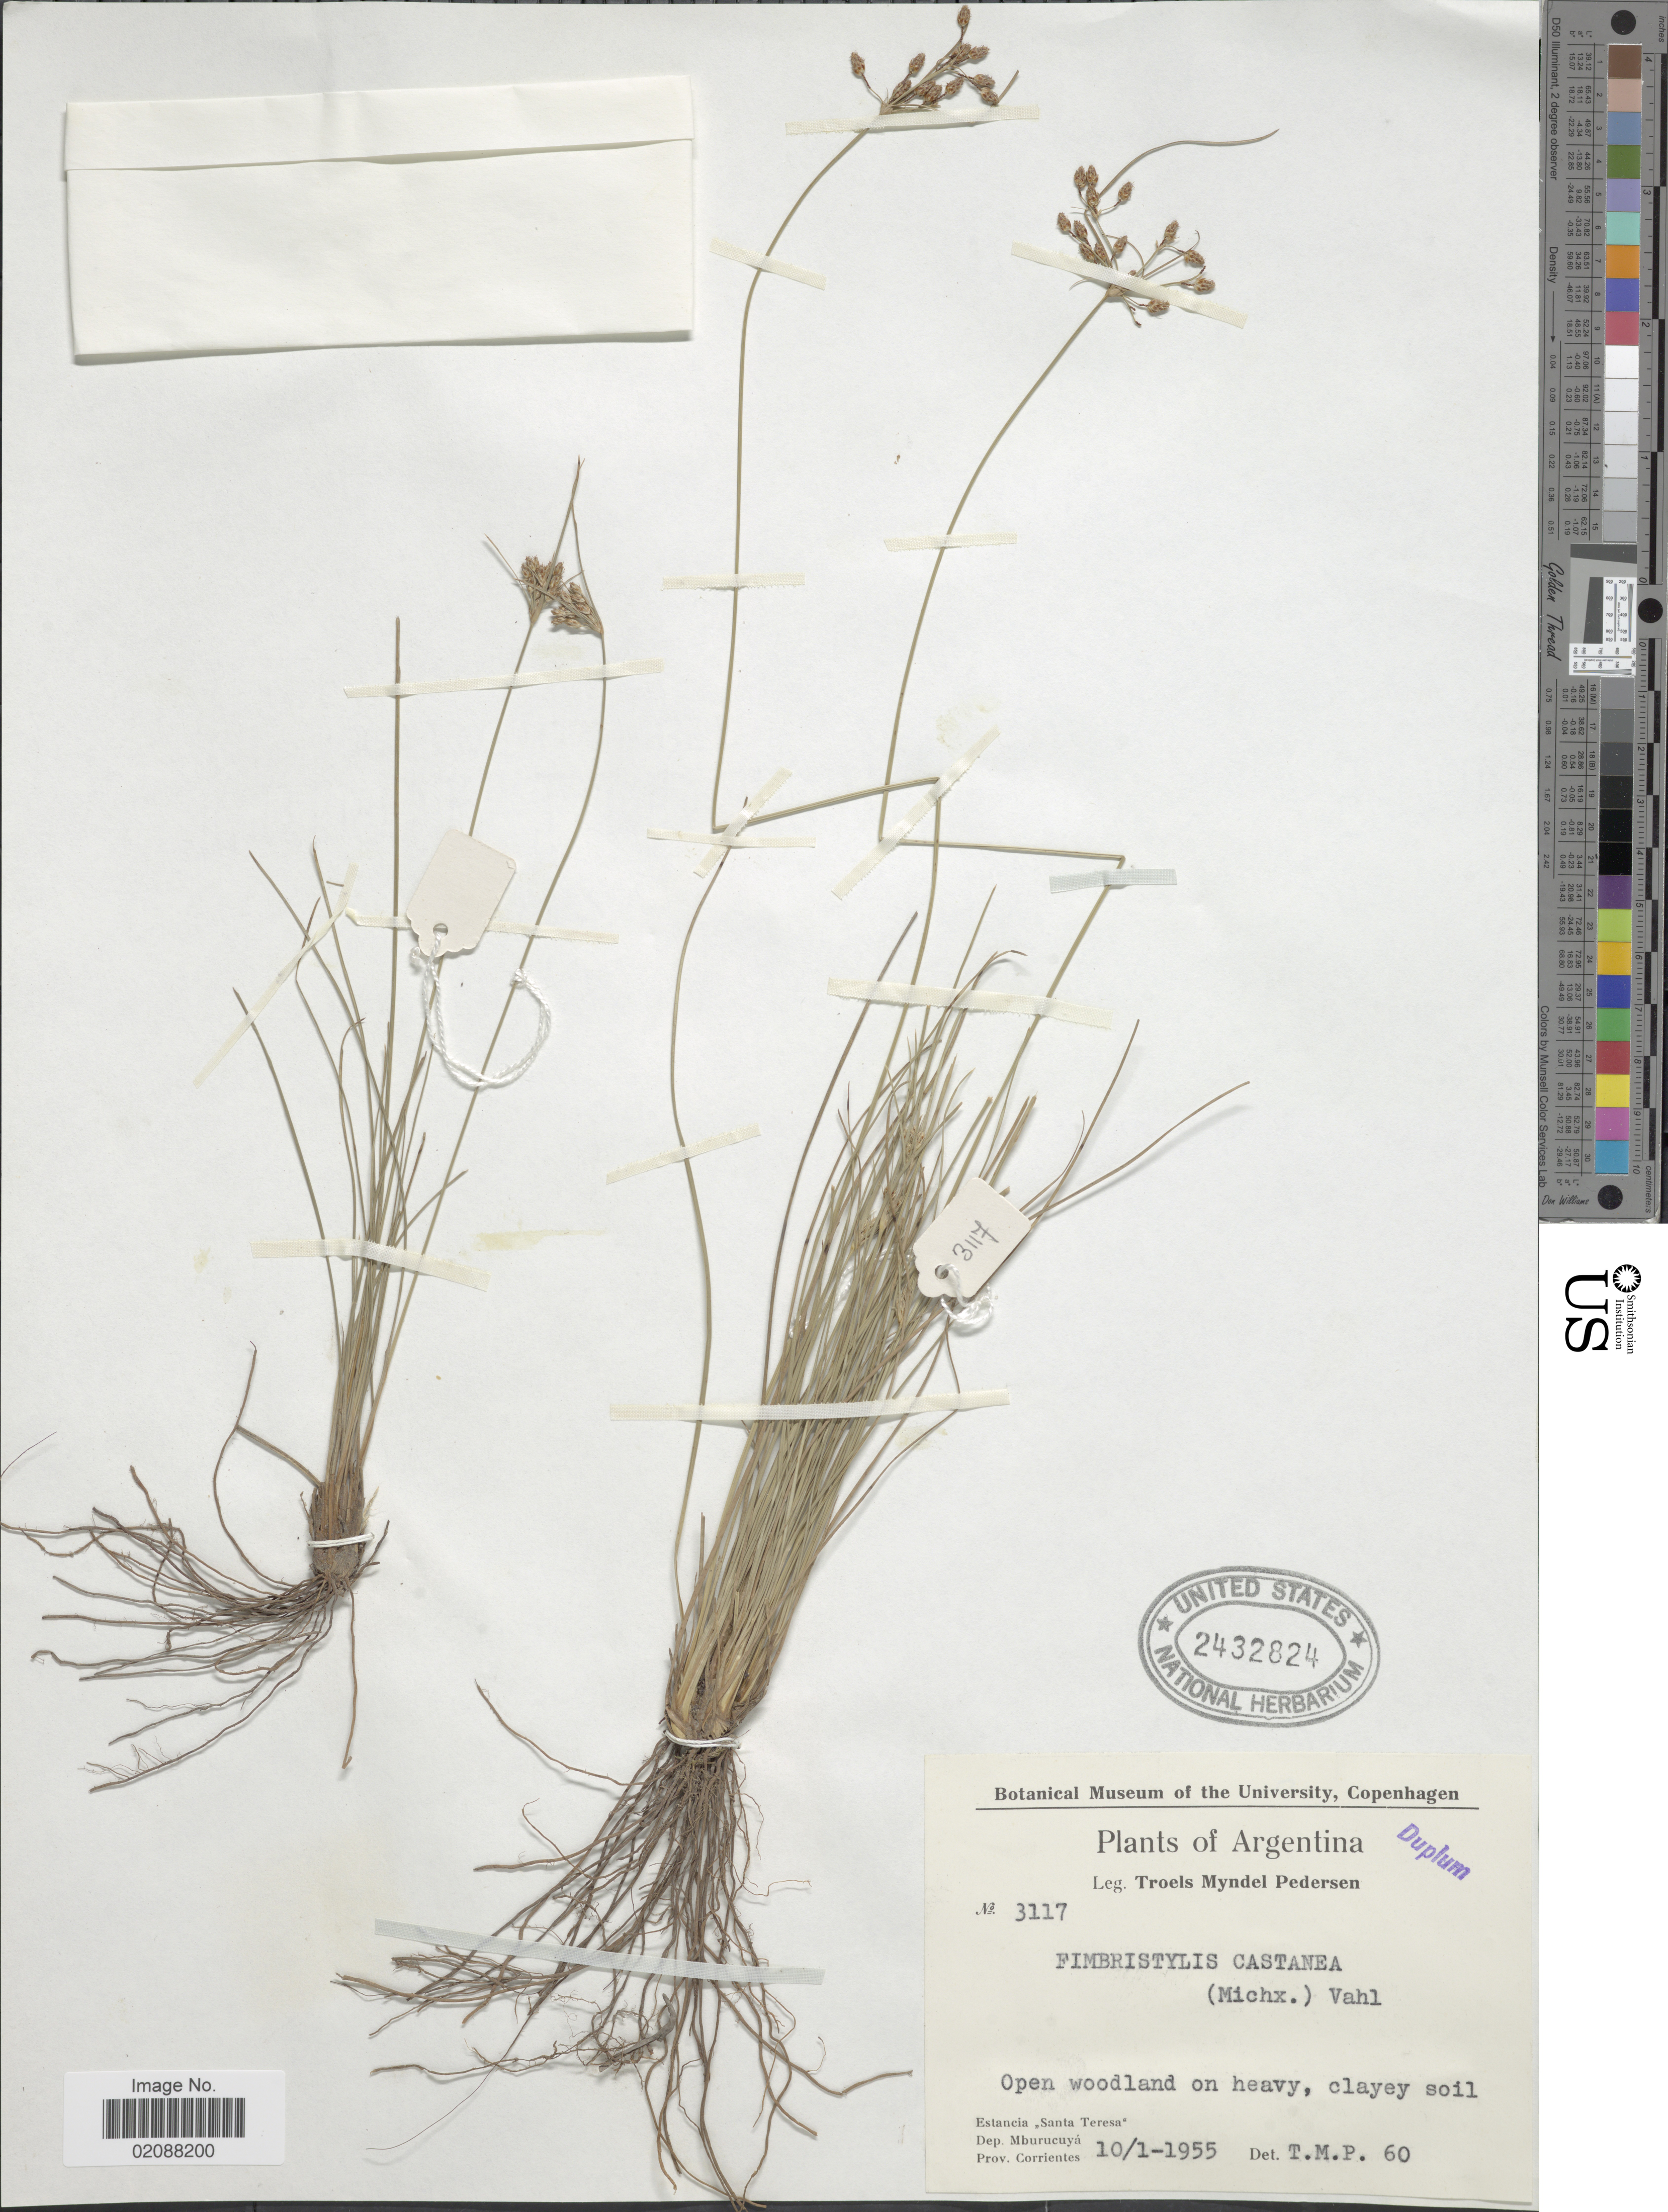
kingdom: Plantae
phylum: Tracheophyta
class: Liliopsida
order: Poales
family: Cyperaceae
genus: Fimbristylis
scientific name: Fimbristylis castanea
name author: (Michx.) Vahl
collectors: T. Pederson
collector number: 3117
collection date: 1955-01-10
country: Argentina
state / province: Corrientes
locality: Estancia Santa Teresa, Dep. Mburucuya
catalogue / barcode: US 2432824